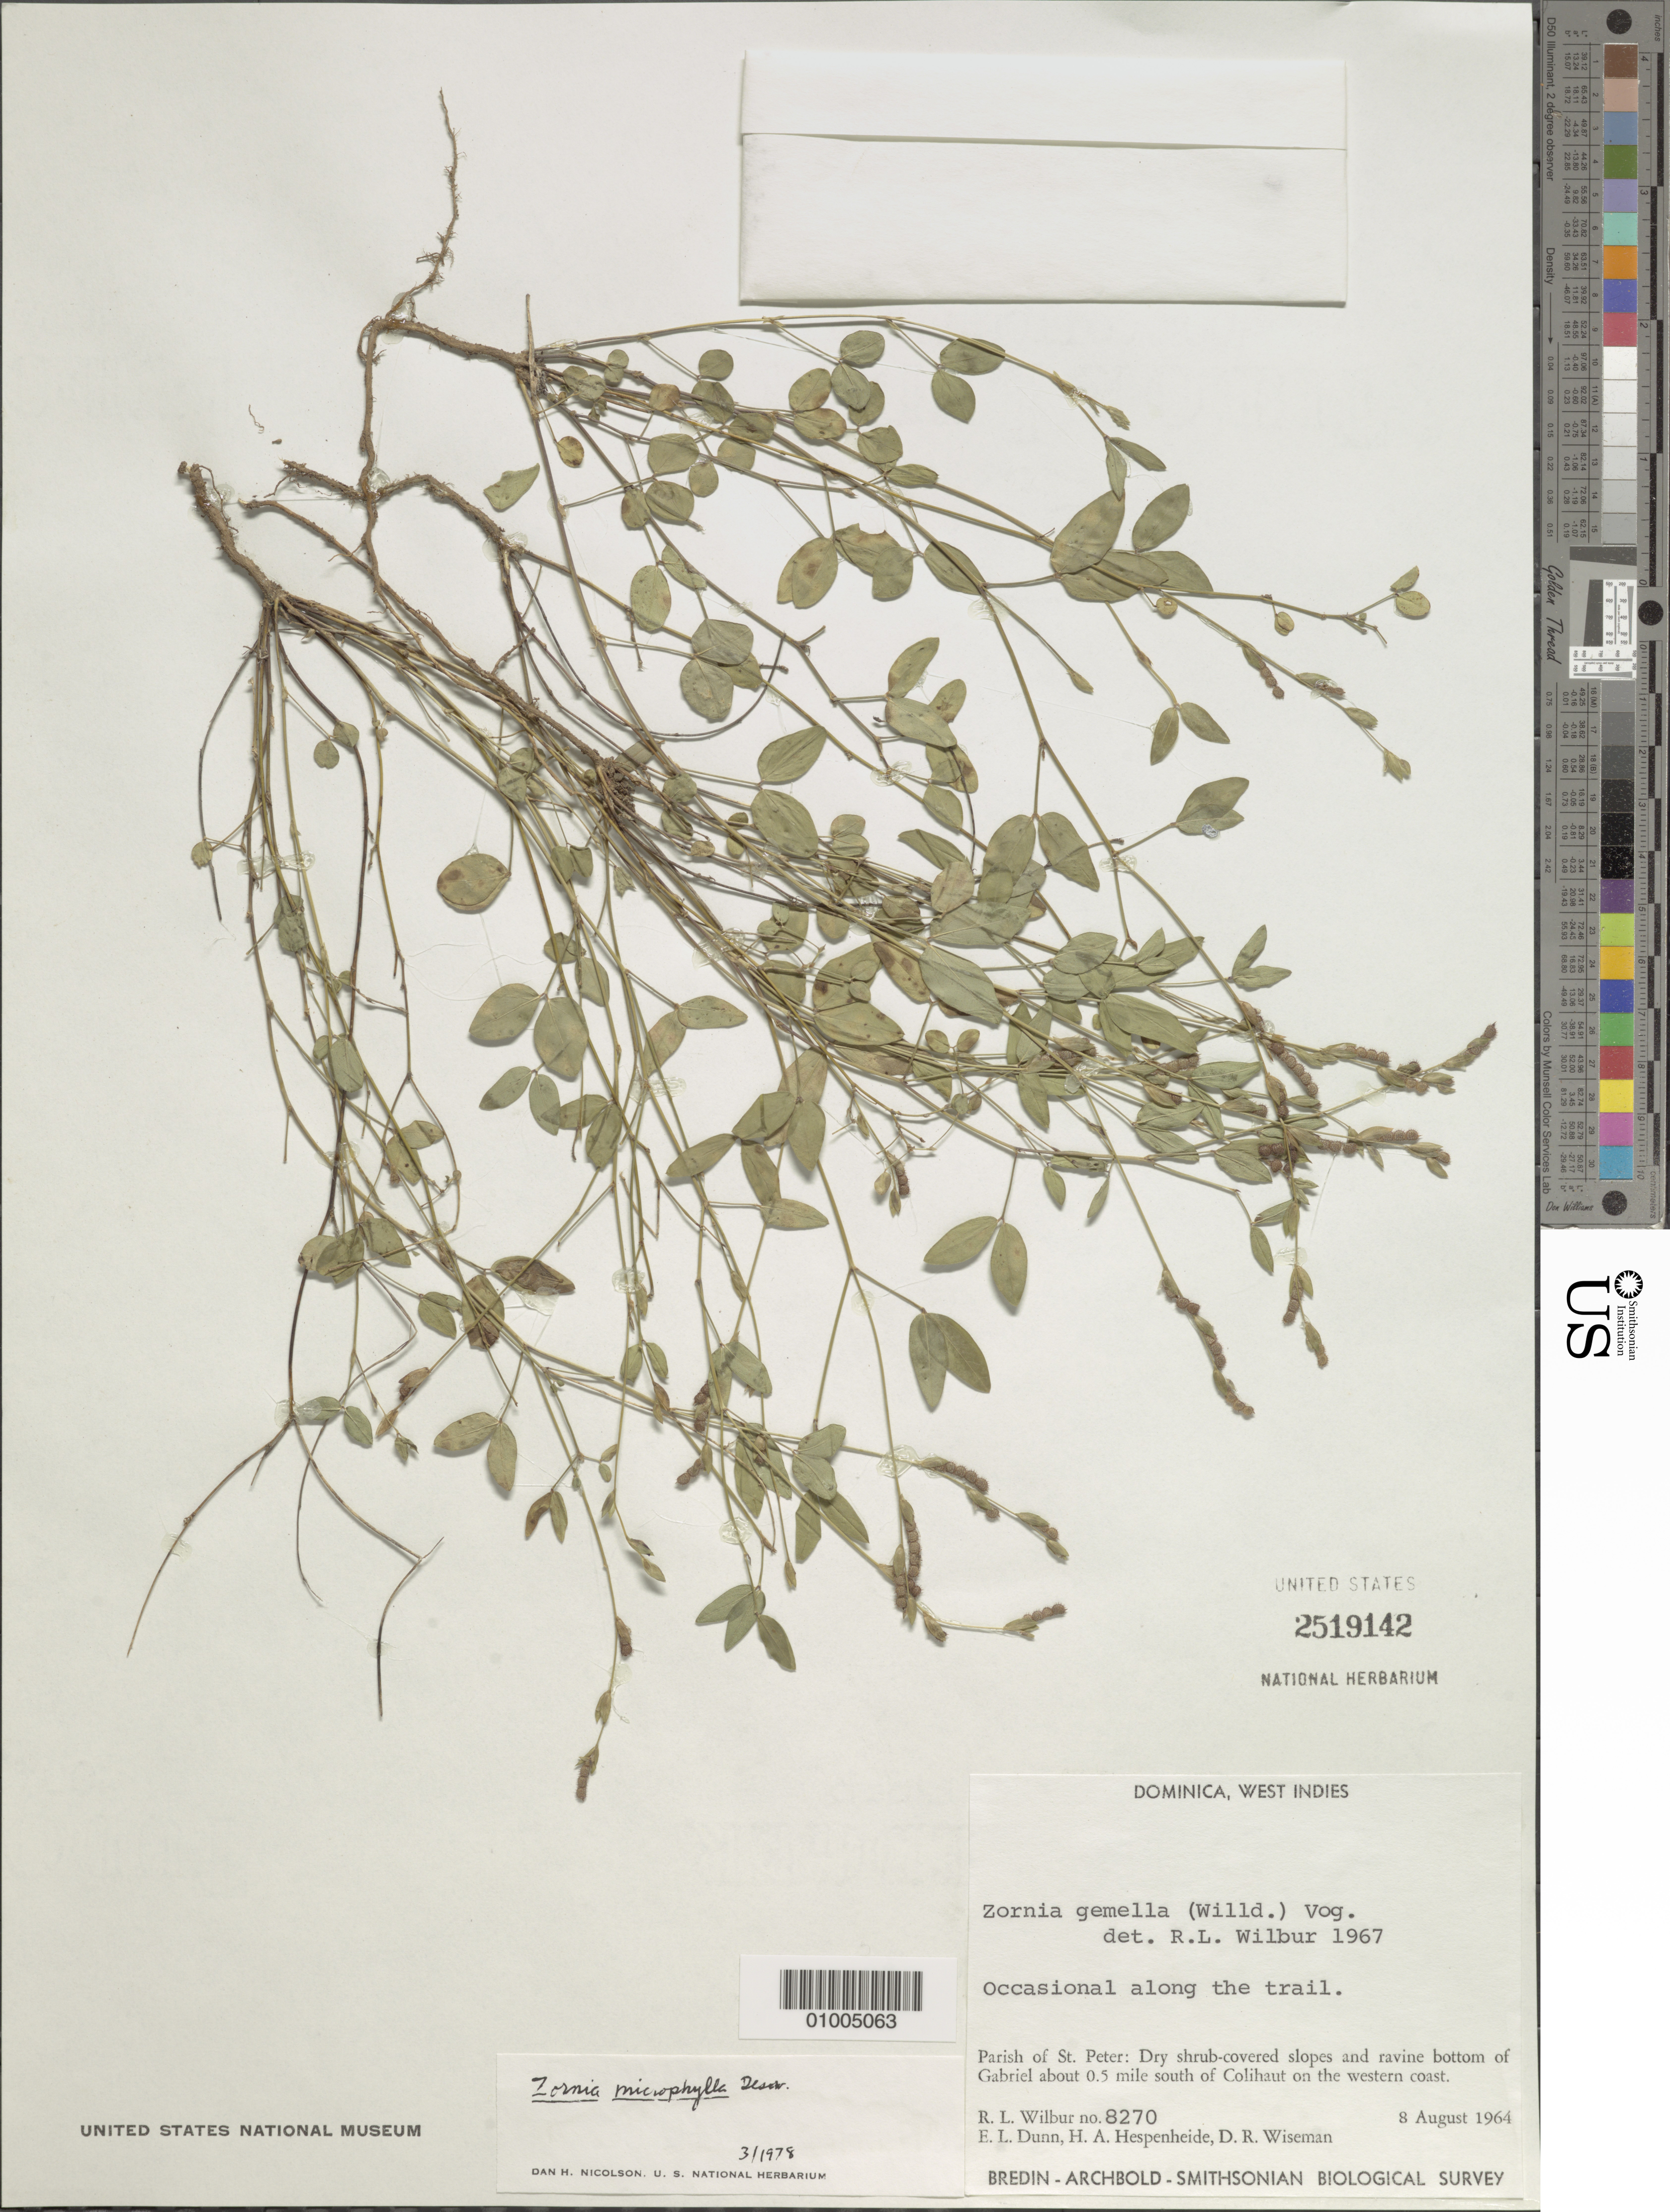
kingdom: Plantae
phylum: Tracheophyta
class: Magnoliopsida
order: Fabales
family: Fabaceae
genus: Zornia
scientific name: Zornia microphylla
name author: Desv.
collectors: R. L. Wilbur, E. Dunn, E. Hespenheide & D. R. Wiseman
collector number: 8270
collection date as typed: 08 Aug 1964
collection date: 1964-08-08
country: Dominica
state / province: St. Peter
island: Dominica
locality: Dry shrub-covered slopes and ravine bottom of Gariel about .5 mile S of Calihaut on the W coast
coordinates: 0 N, 0 E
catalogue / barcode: US 2519142